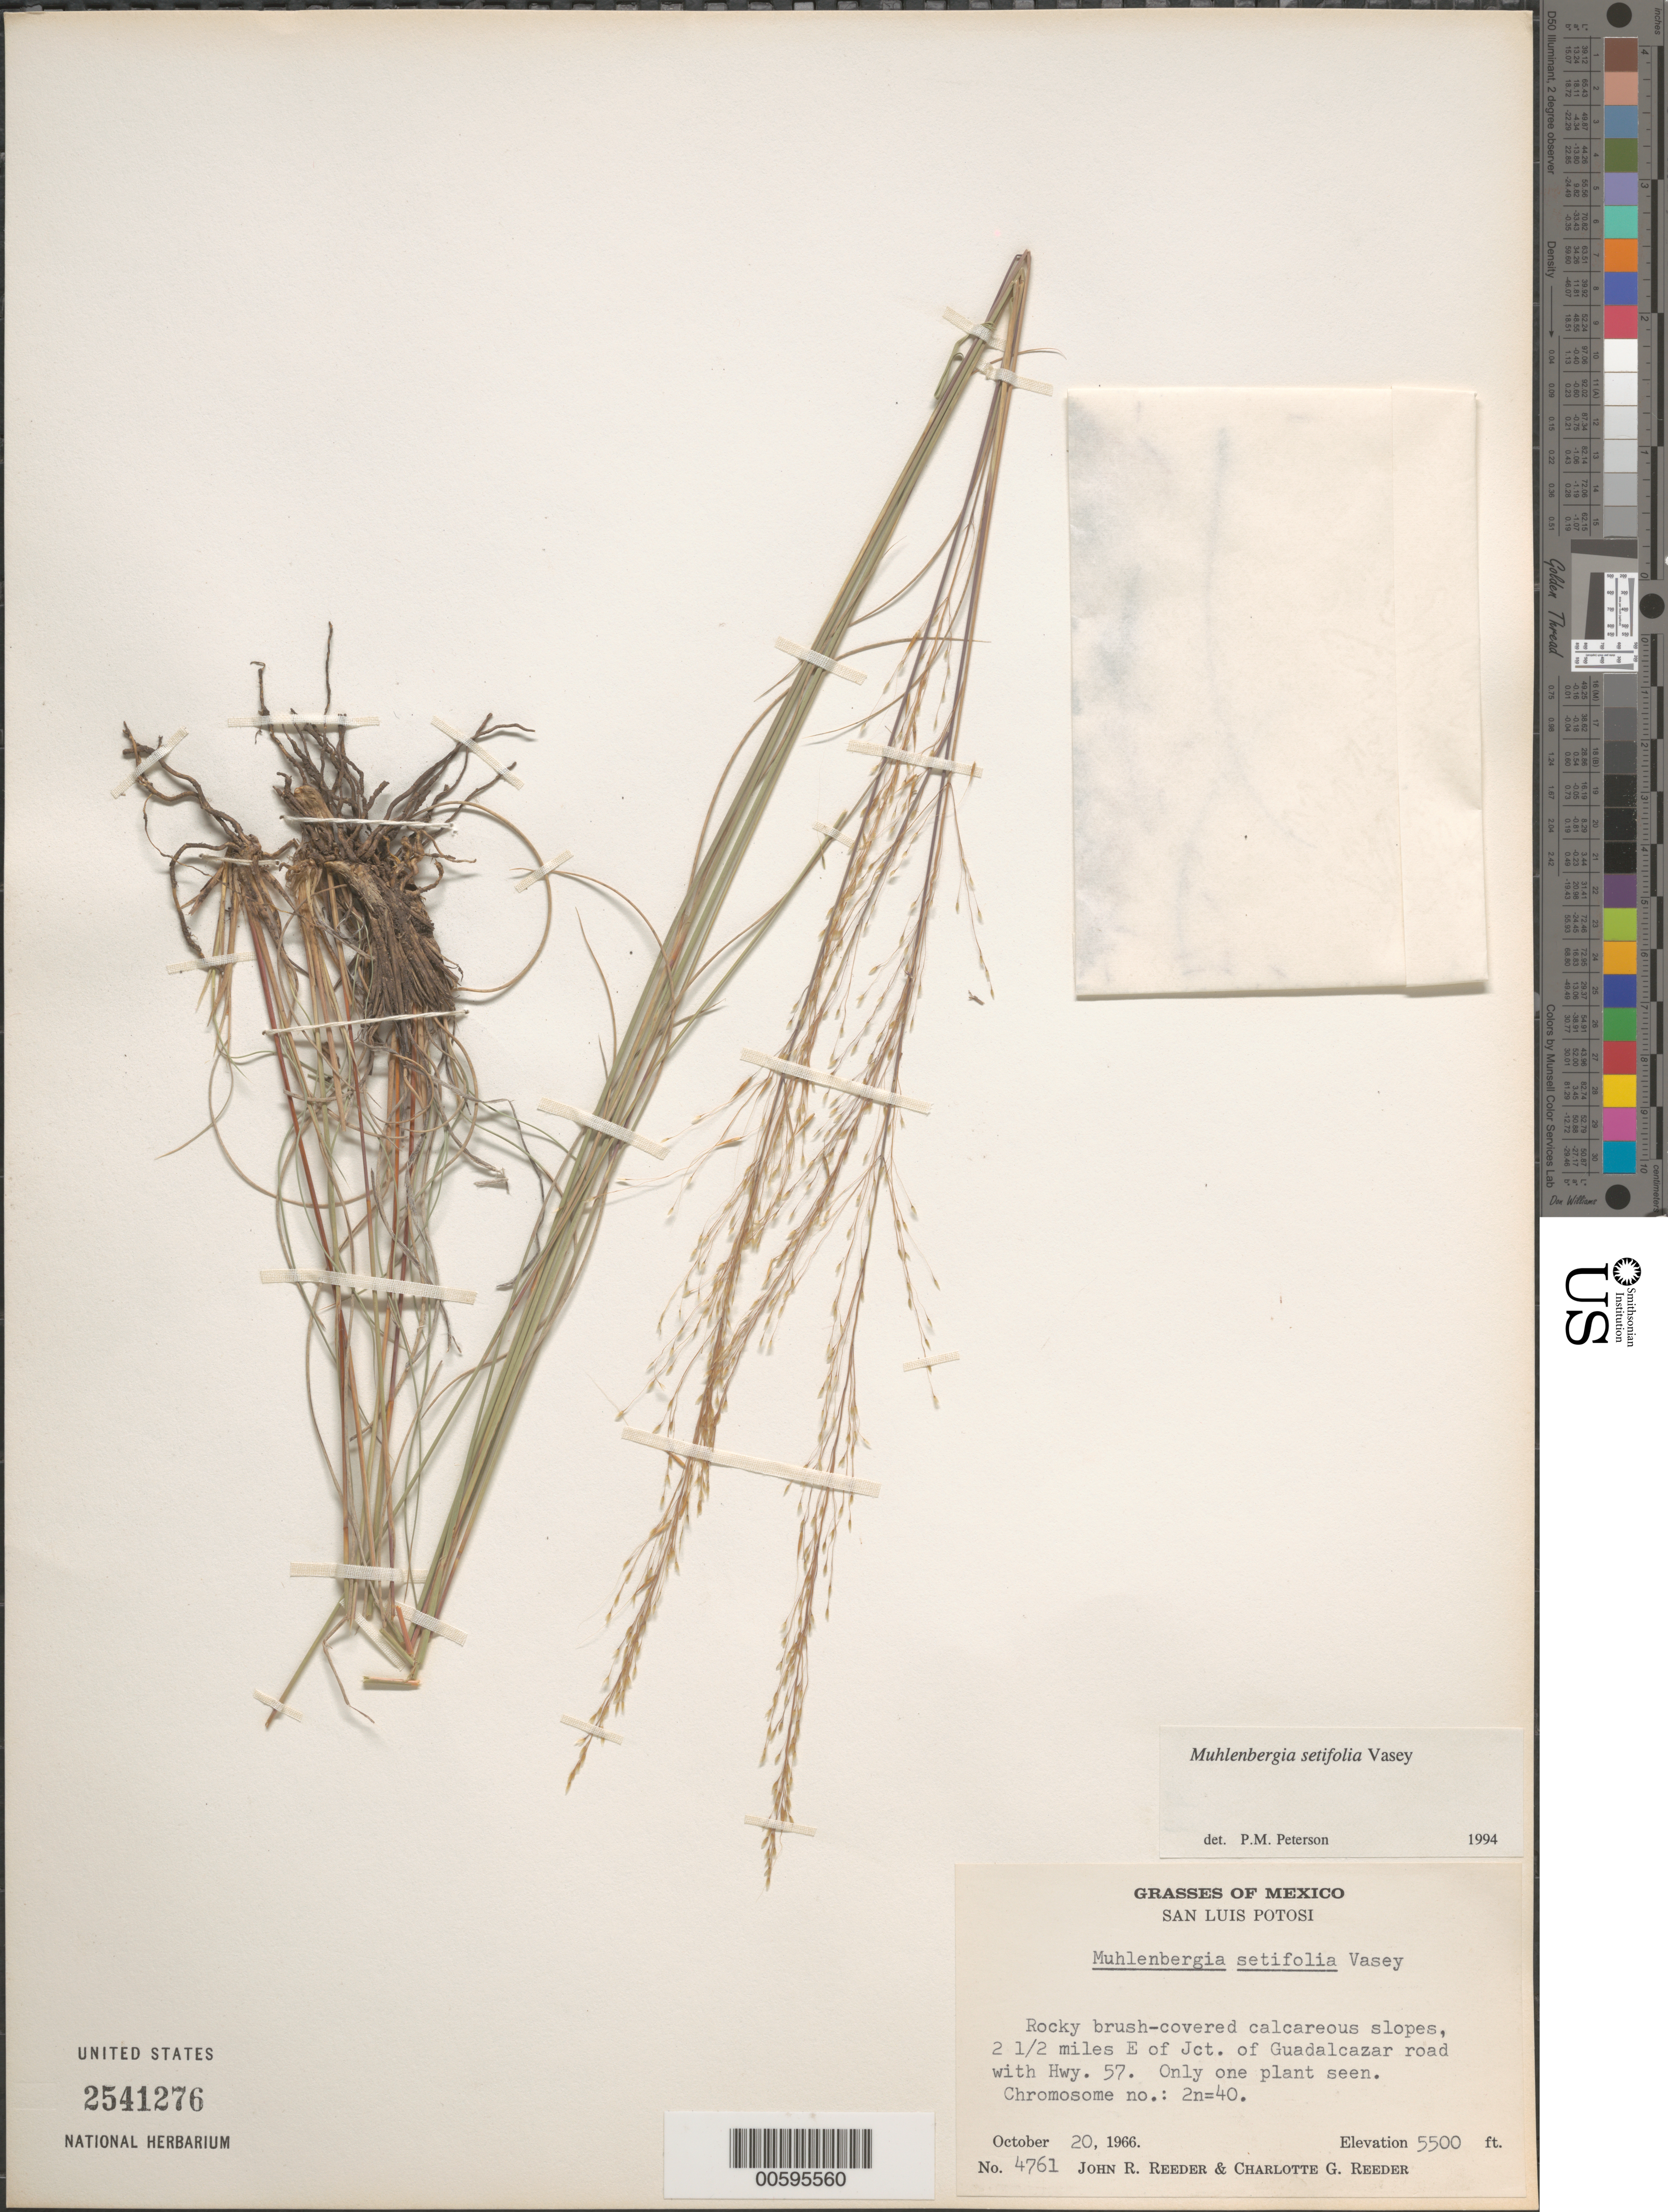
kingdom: Plantae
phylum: Tracheophyta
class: Liliopsida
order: Poales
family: Poaceae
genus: Muhlenbergia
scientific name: Muhlenbergia setifolia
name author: Vasey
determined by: Peterson, Paul M., (BOT), Smithsonian Institution - National Museum of Natural History (UNITED STATES)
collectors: J. R. Reeder & C. G. Reeder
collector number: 4761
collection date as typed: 20 Oct 1966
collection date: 1966-10-20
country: Mexico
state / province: San Luis Potosi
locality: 2.5 mi E of jct of Guadalcazar road with Hwy 57.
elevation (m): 1676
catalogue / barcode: US 2541276